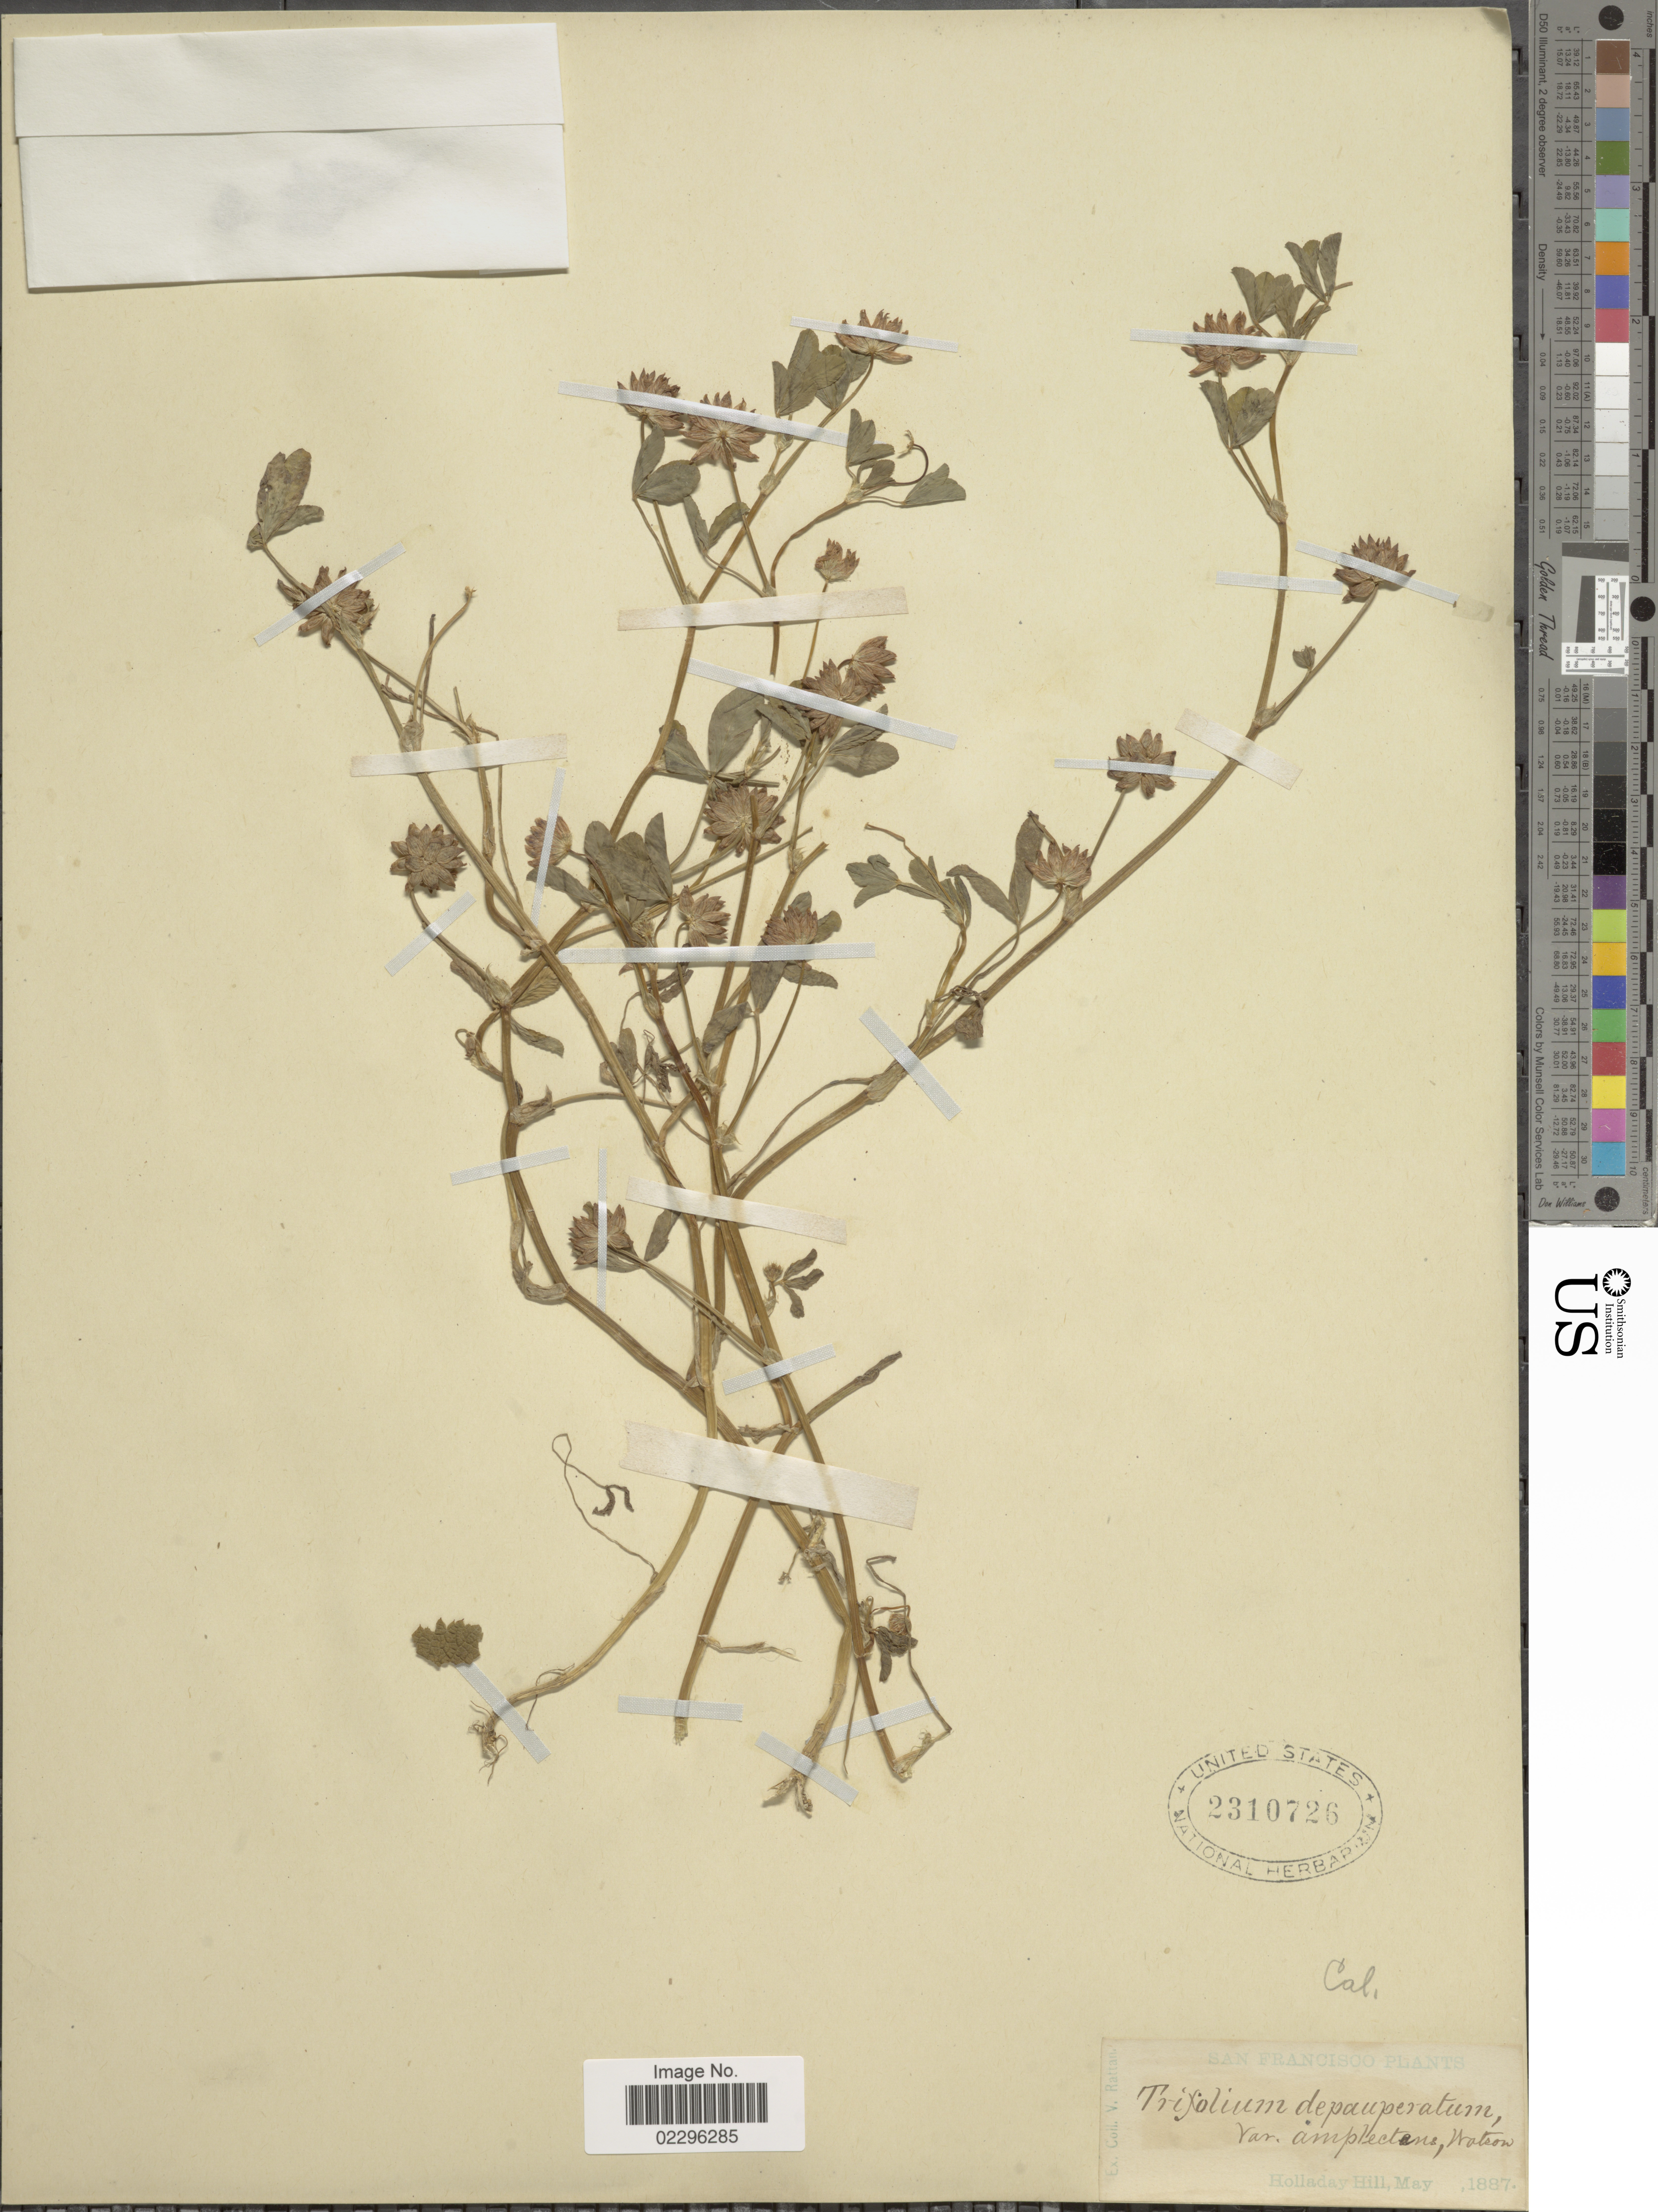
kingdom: Plantae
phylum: Tracheophyta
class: Magnoliopsida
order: Fabales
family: Fabaceae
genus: Trifolium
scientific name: Trifolium depauperatum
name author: Desv.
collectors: V. Rattan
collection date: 1887-05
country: United States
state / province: California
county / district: San Francisco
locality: San Francisco. Holladay Hill..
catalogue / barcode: US 2310726